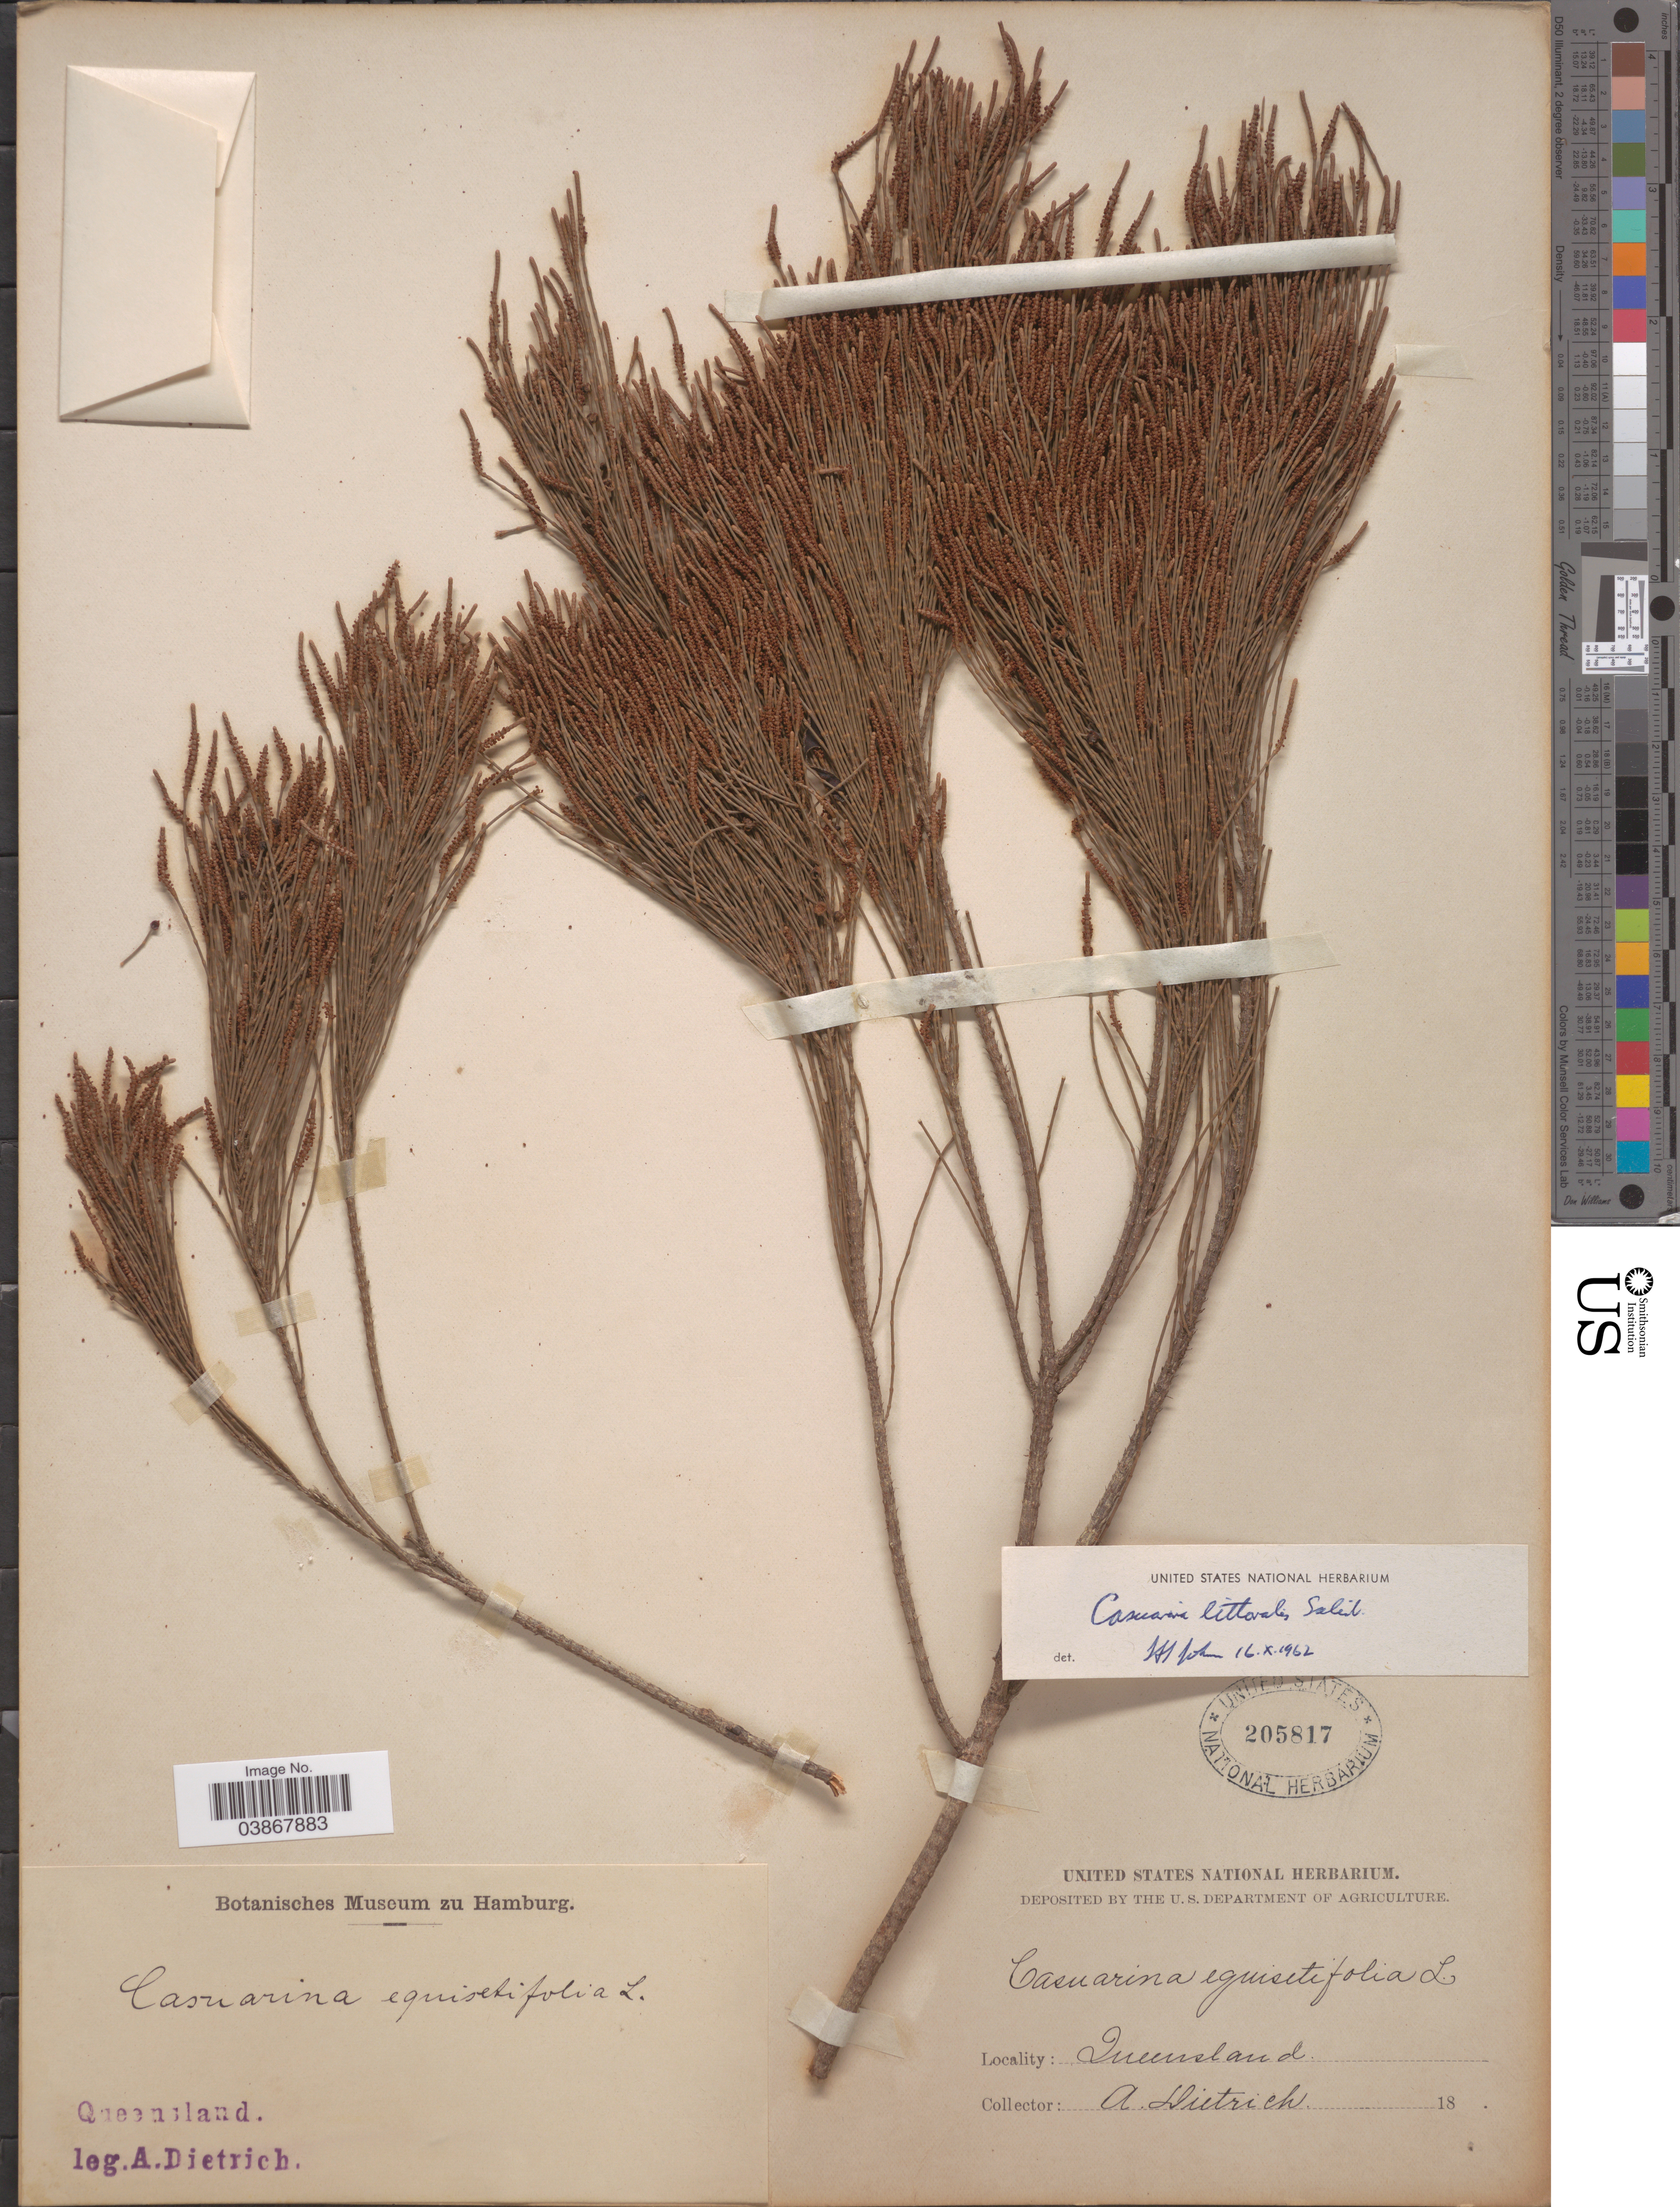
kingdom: Plantae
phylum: Tracheophyta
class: Magnoliopsida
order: Fagales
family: Casuarinaceae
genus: Casuarina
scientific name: Casuarina littoralis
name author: Salisb.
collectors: A. G. Dietrich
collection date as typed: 18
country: Australia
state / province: Queensland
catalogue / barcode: US 205817